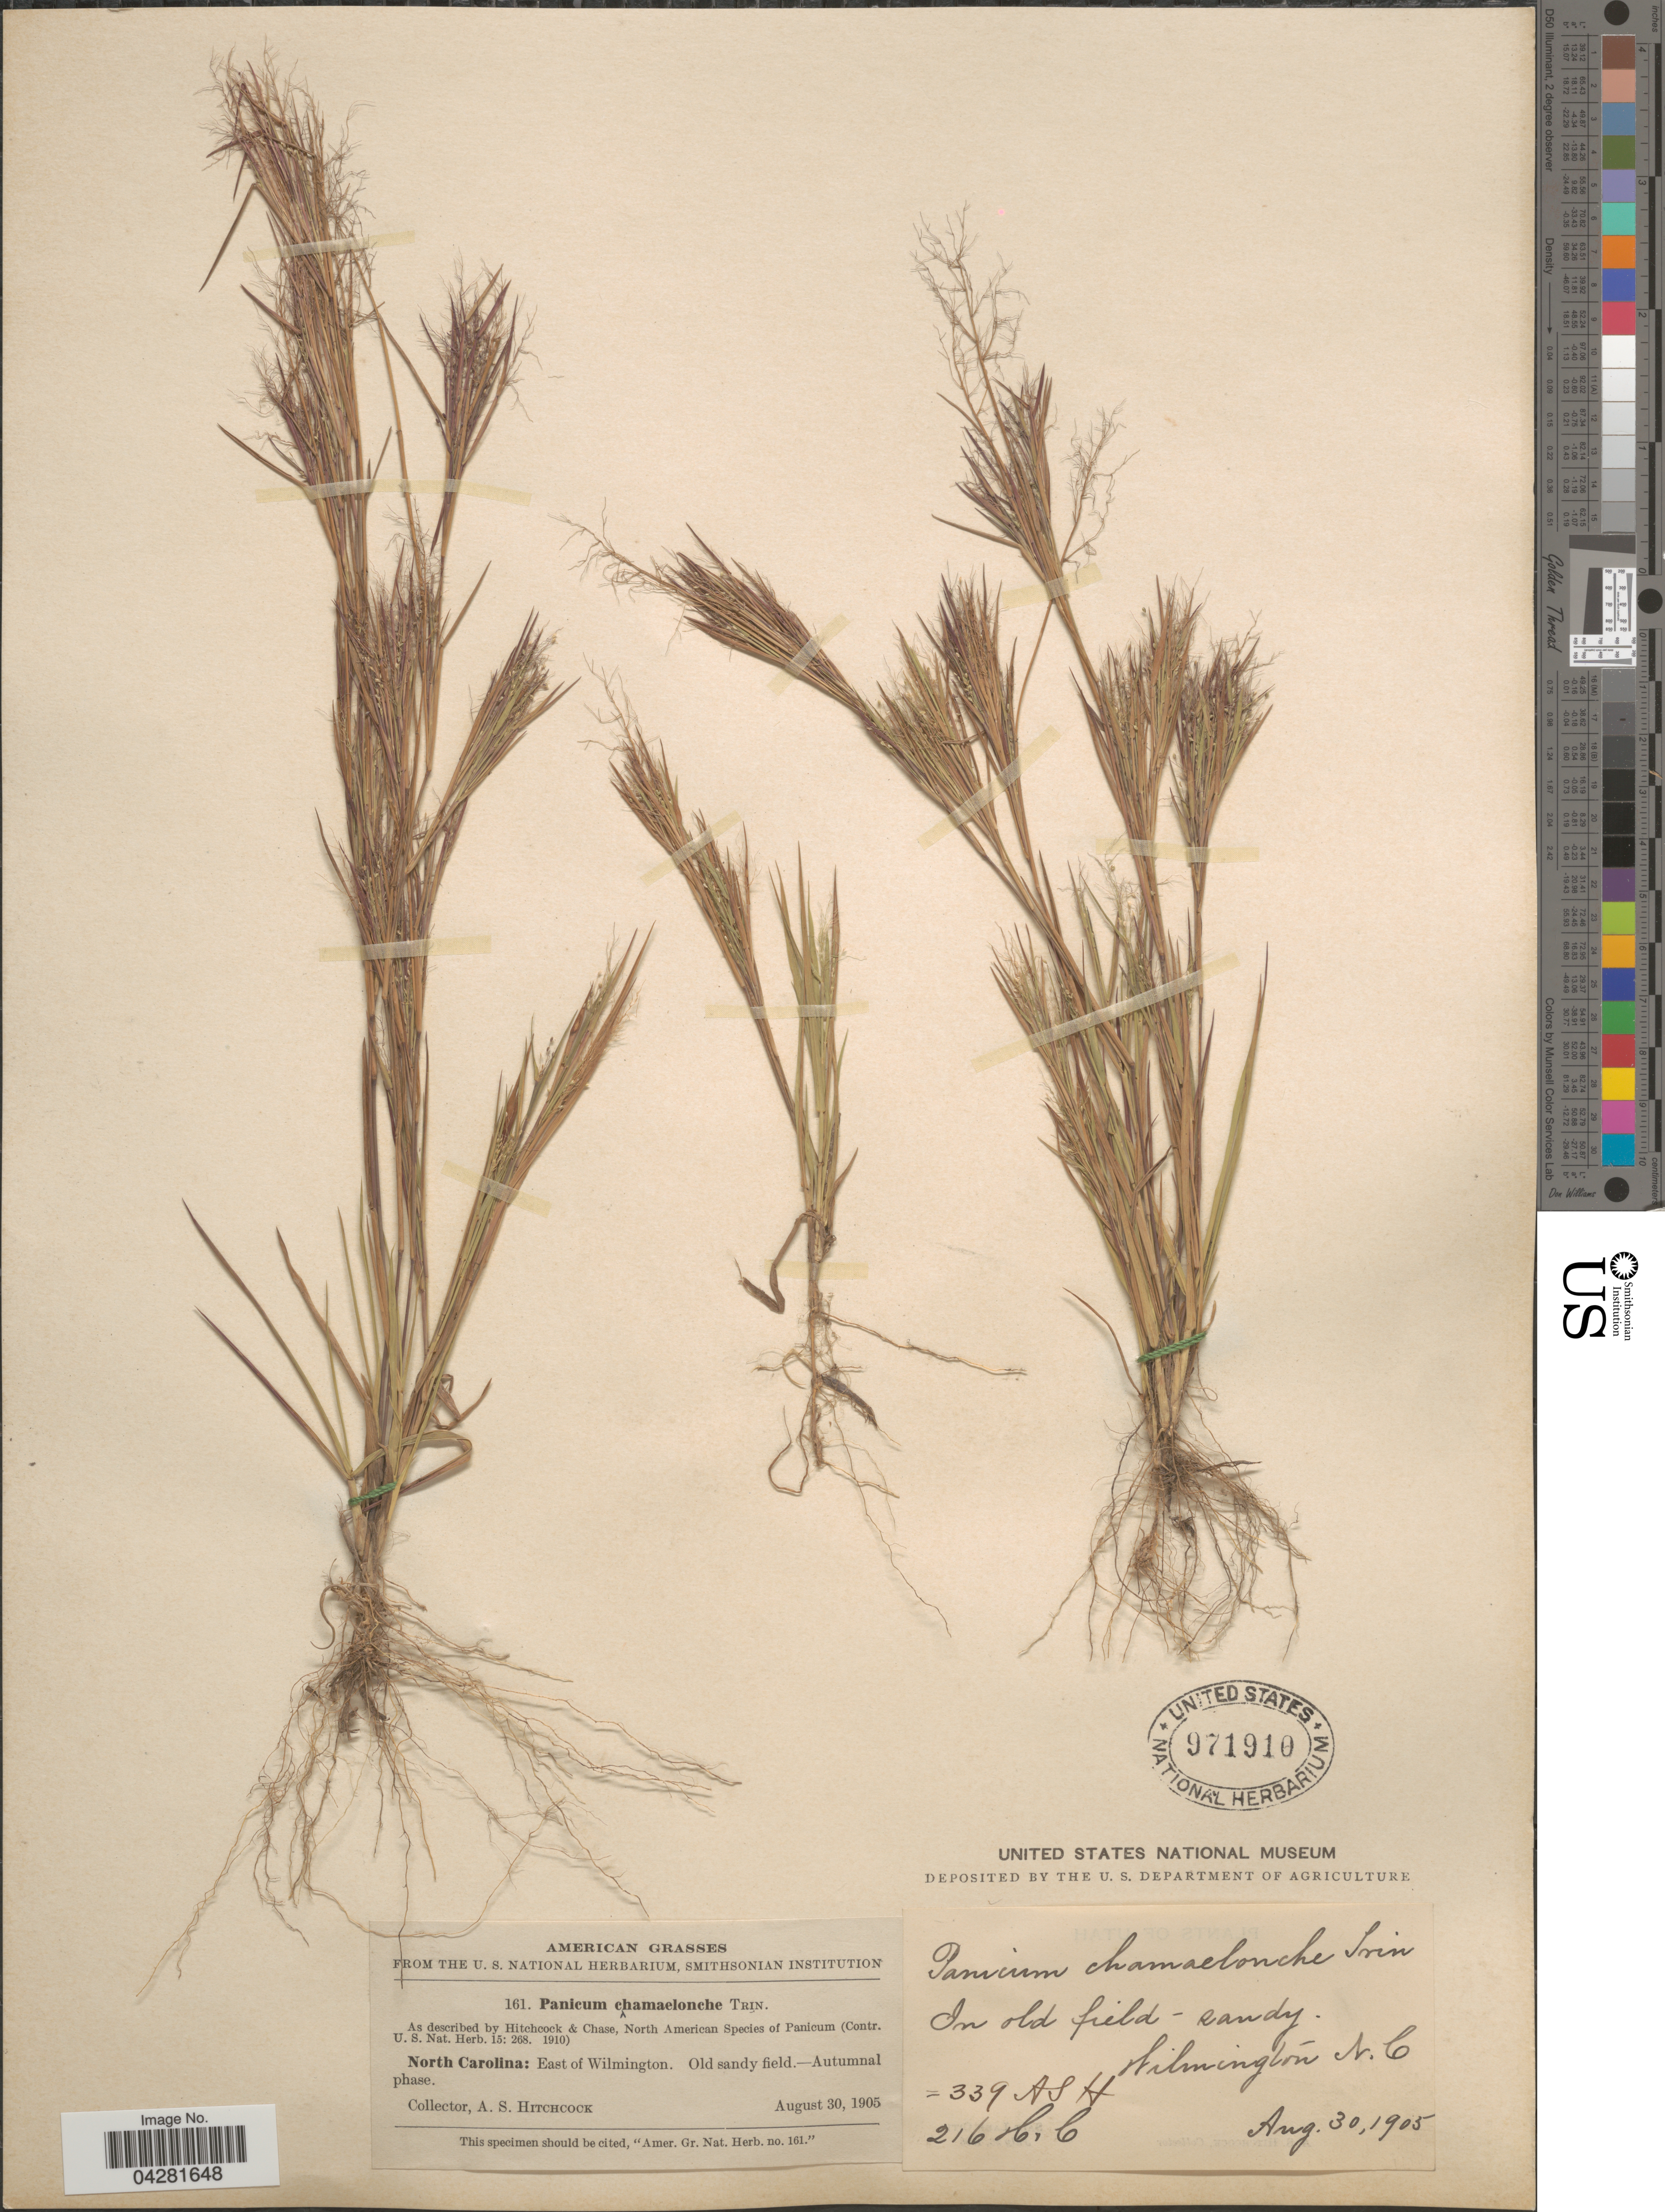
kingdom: Plantae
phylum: Tracheophyta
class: Liliopsida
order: Poales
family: Poaceae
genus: Dichanthelium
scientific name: Dichanthelium ensifolium var. ensifolium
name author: (Baldwin ex Elliot) Gould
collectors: A. S. Hitchcock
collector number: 161/339/216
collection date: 1905-08-30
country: United States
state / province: North Carolina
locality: East of Wilmington.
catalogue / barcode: US 971910